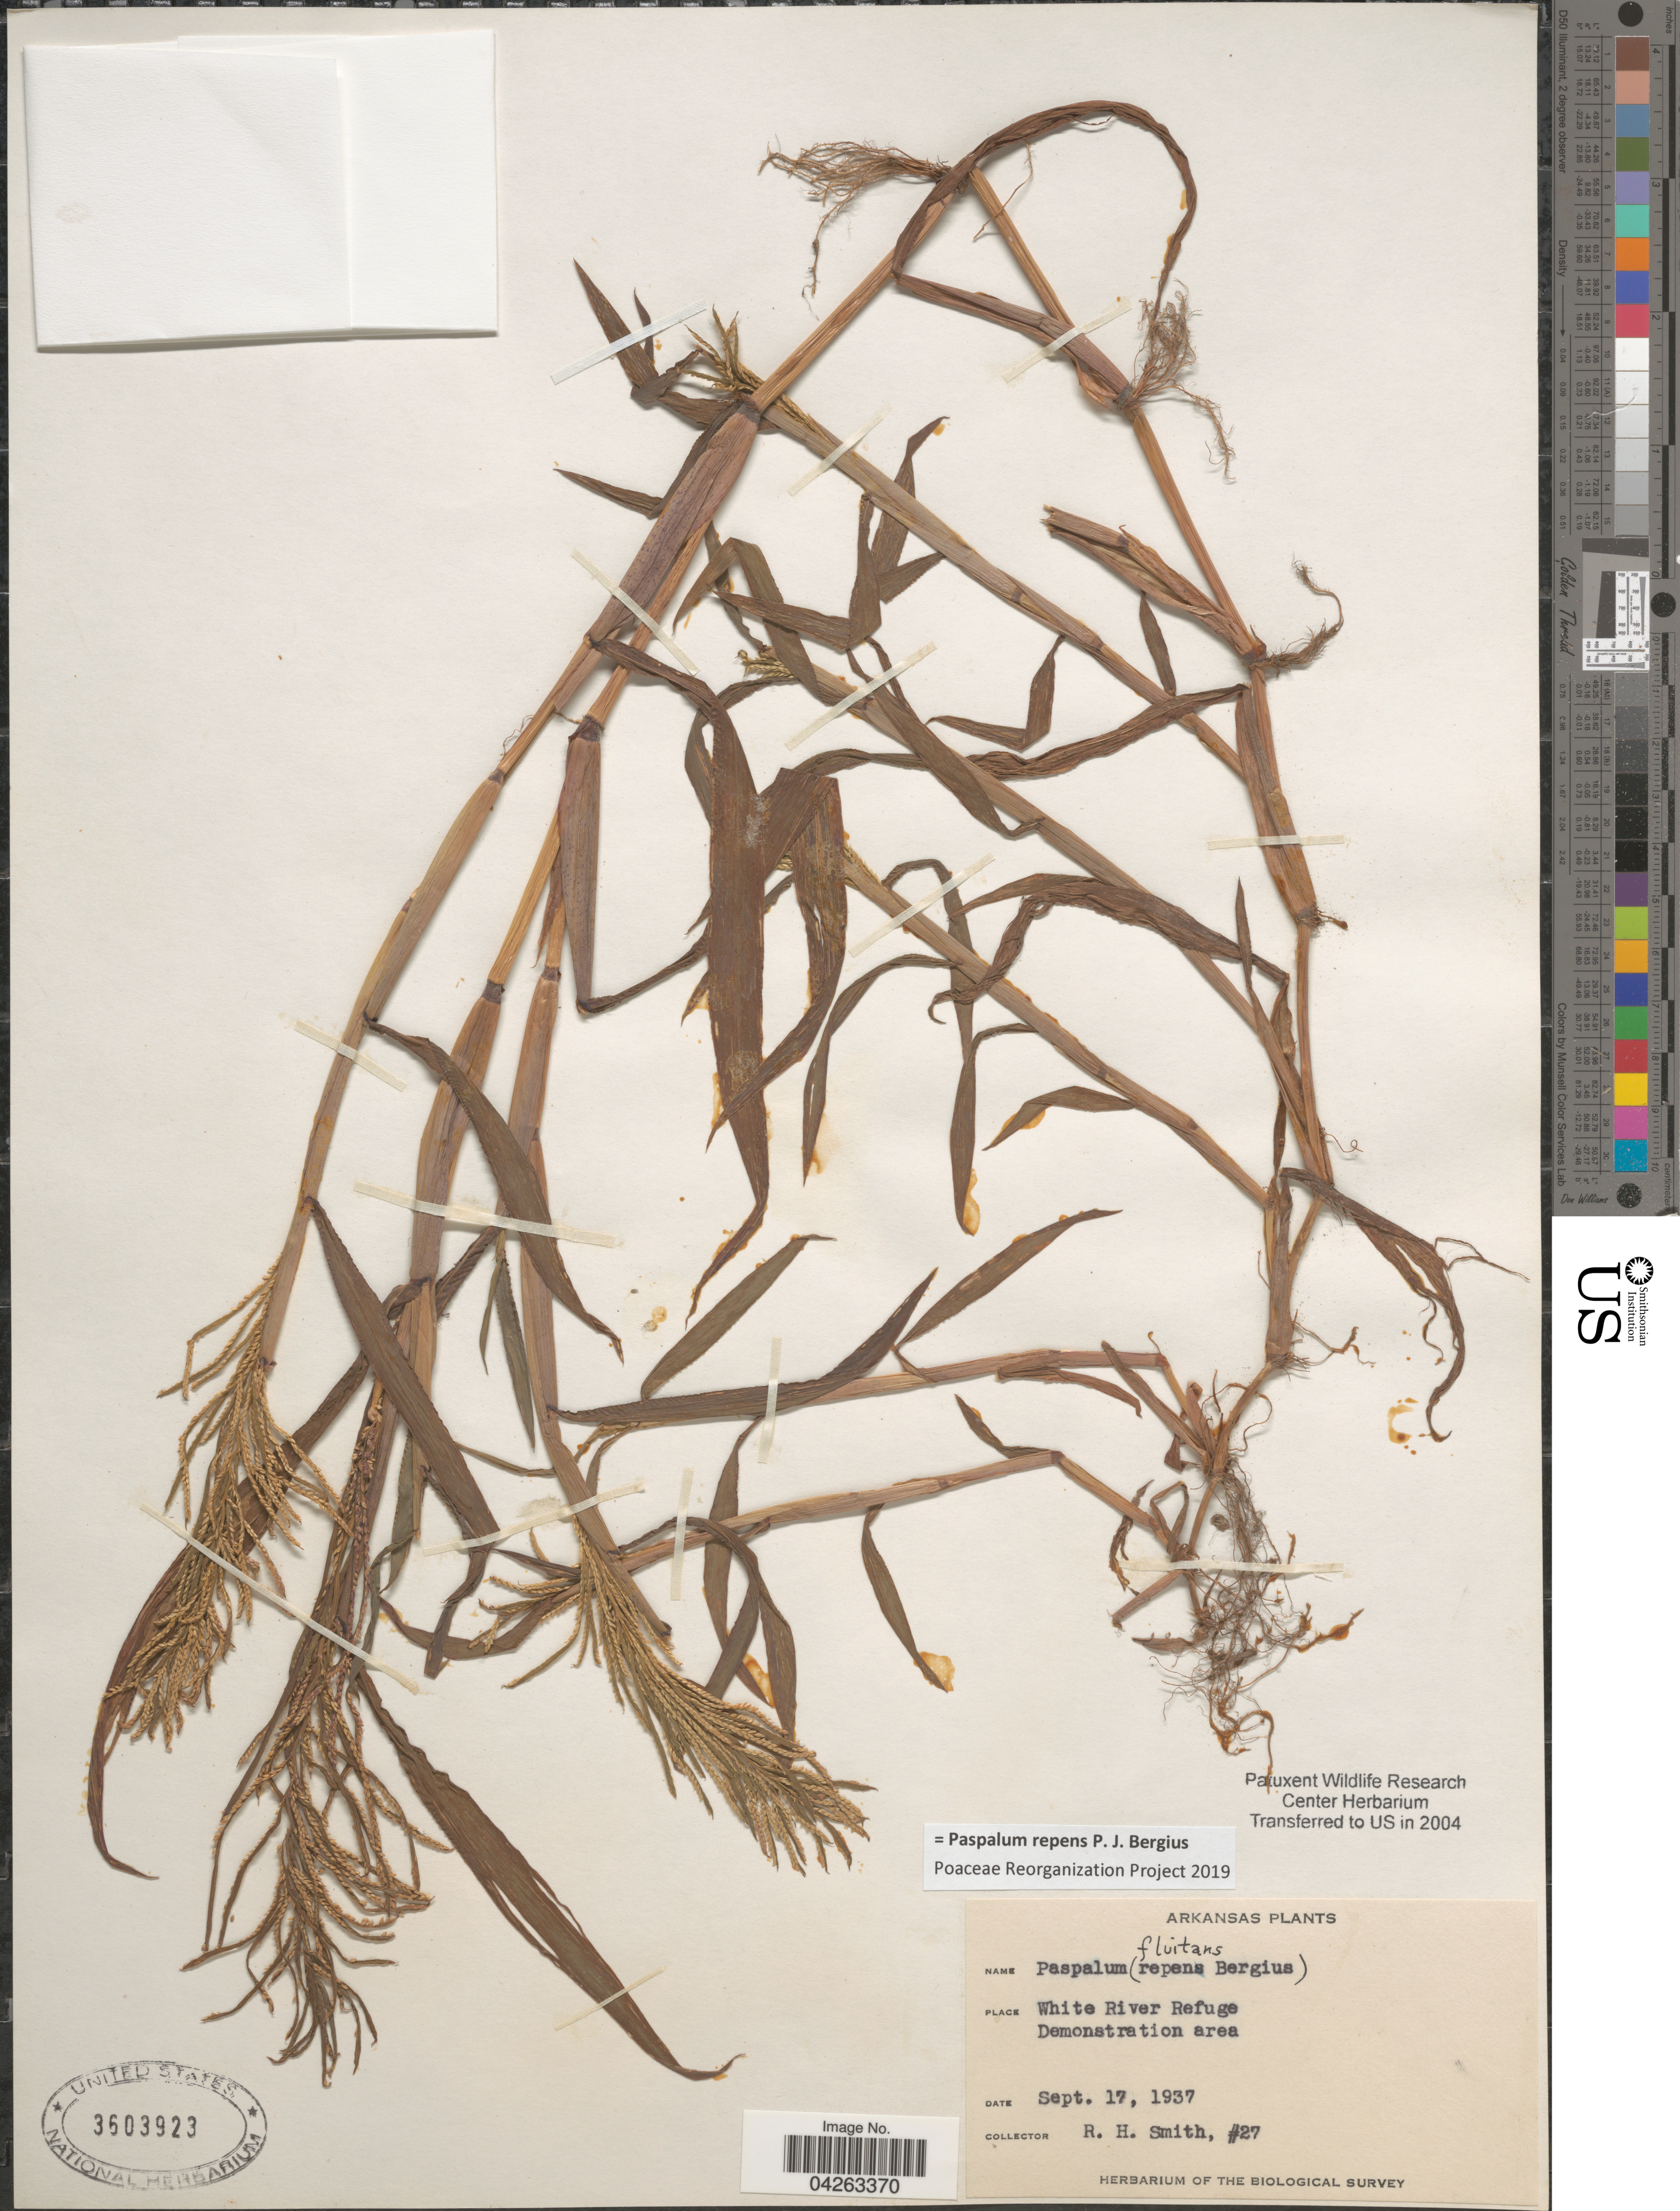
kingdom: Plantae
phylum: Tracheophyta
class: Liliopsida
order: Poales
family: Poaceae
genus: Paspalum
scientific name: Paspalum repens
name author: P.J. Bergius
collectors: R. H. Smith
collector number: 27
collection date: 1937-09-17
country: United States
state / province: Arkansas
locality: White River Refuge Demonstration area. The Biological Survey.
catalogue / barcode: US 3603923